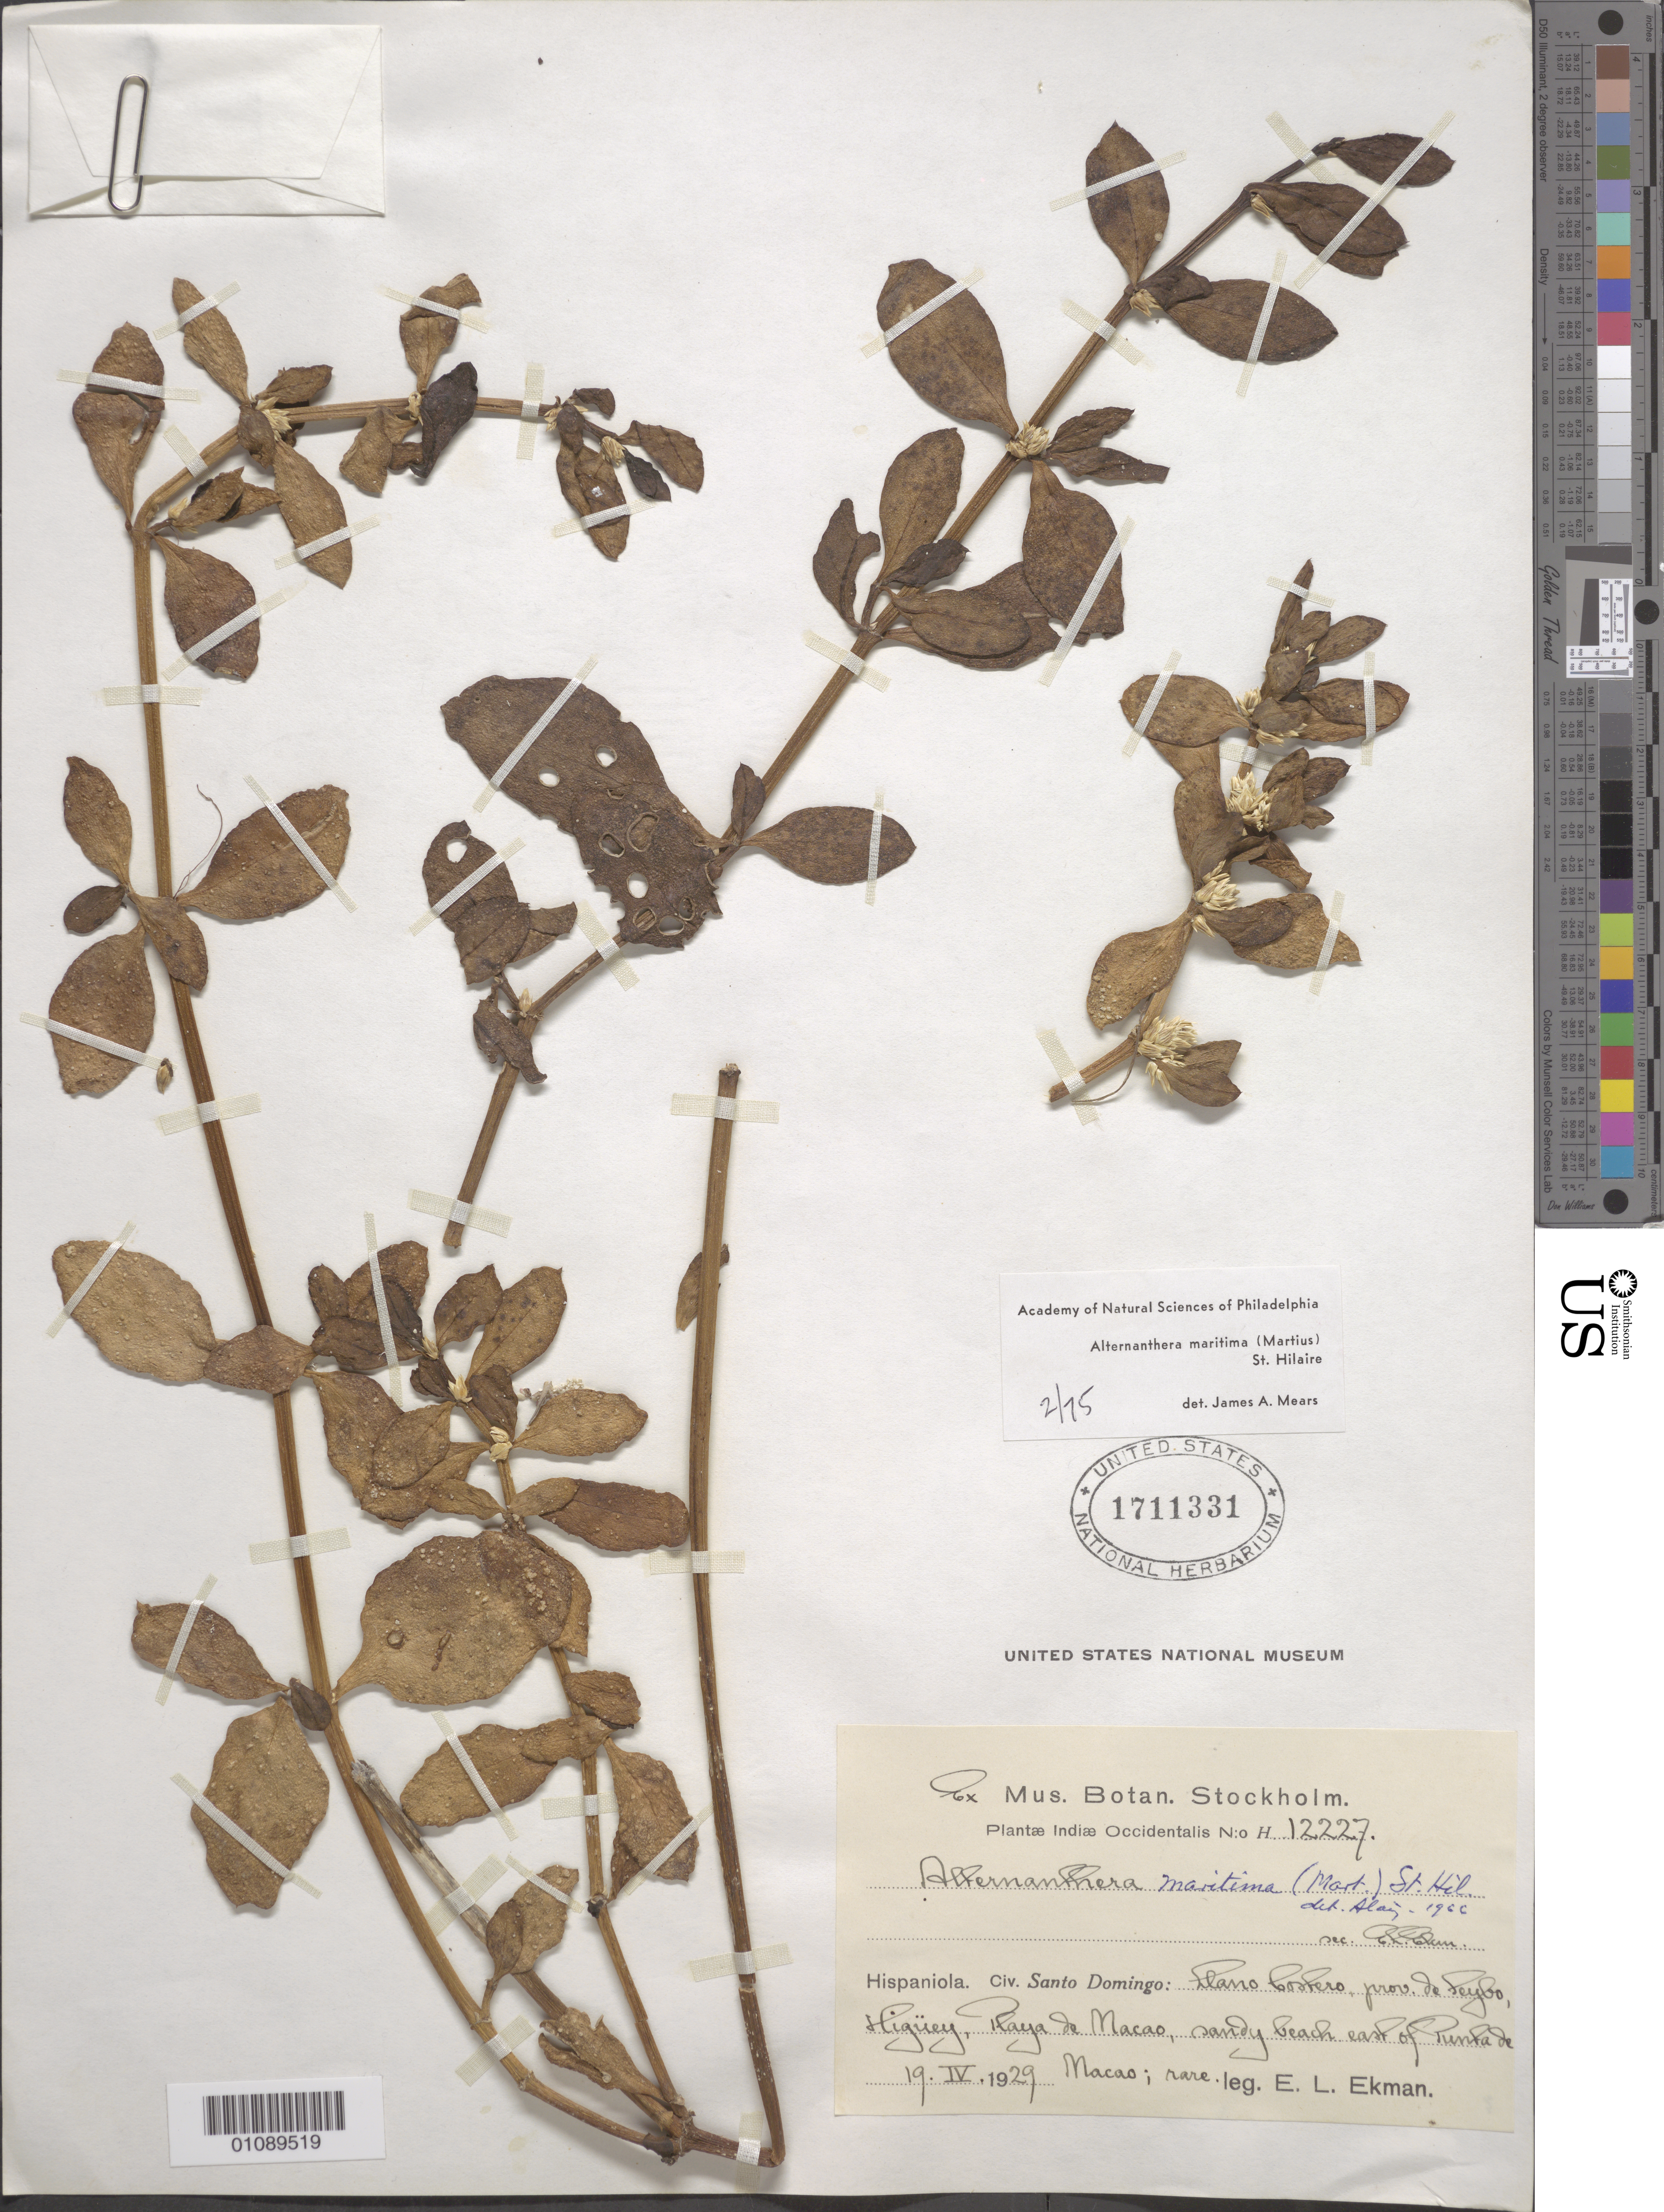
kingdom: Plantae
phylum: Tracheophyta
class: Magnoliopsida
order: Caryophyllales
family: Amaranthaceae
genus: Alternanthera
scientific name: Alternanthera maritima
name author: (Mart.) A. St.-Hil.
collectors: E. L. Ekman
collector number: H 12227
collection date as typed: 19 Apr 1929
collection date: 1929-04-19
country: Dominican Republic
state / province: Santo Domingo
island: Hispaniola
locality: Llano Costero, prov de Seybo, HIguey, Playa de Macao, E of Punta de Macao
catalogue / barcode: US 1711331